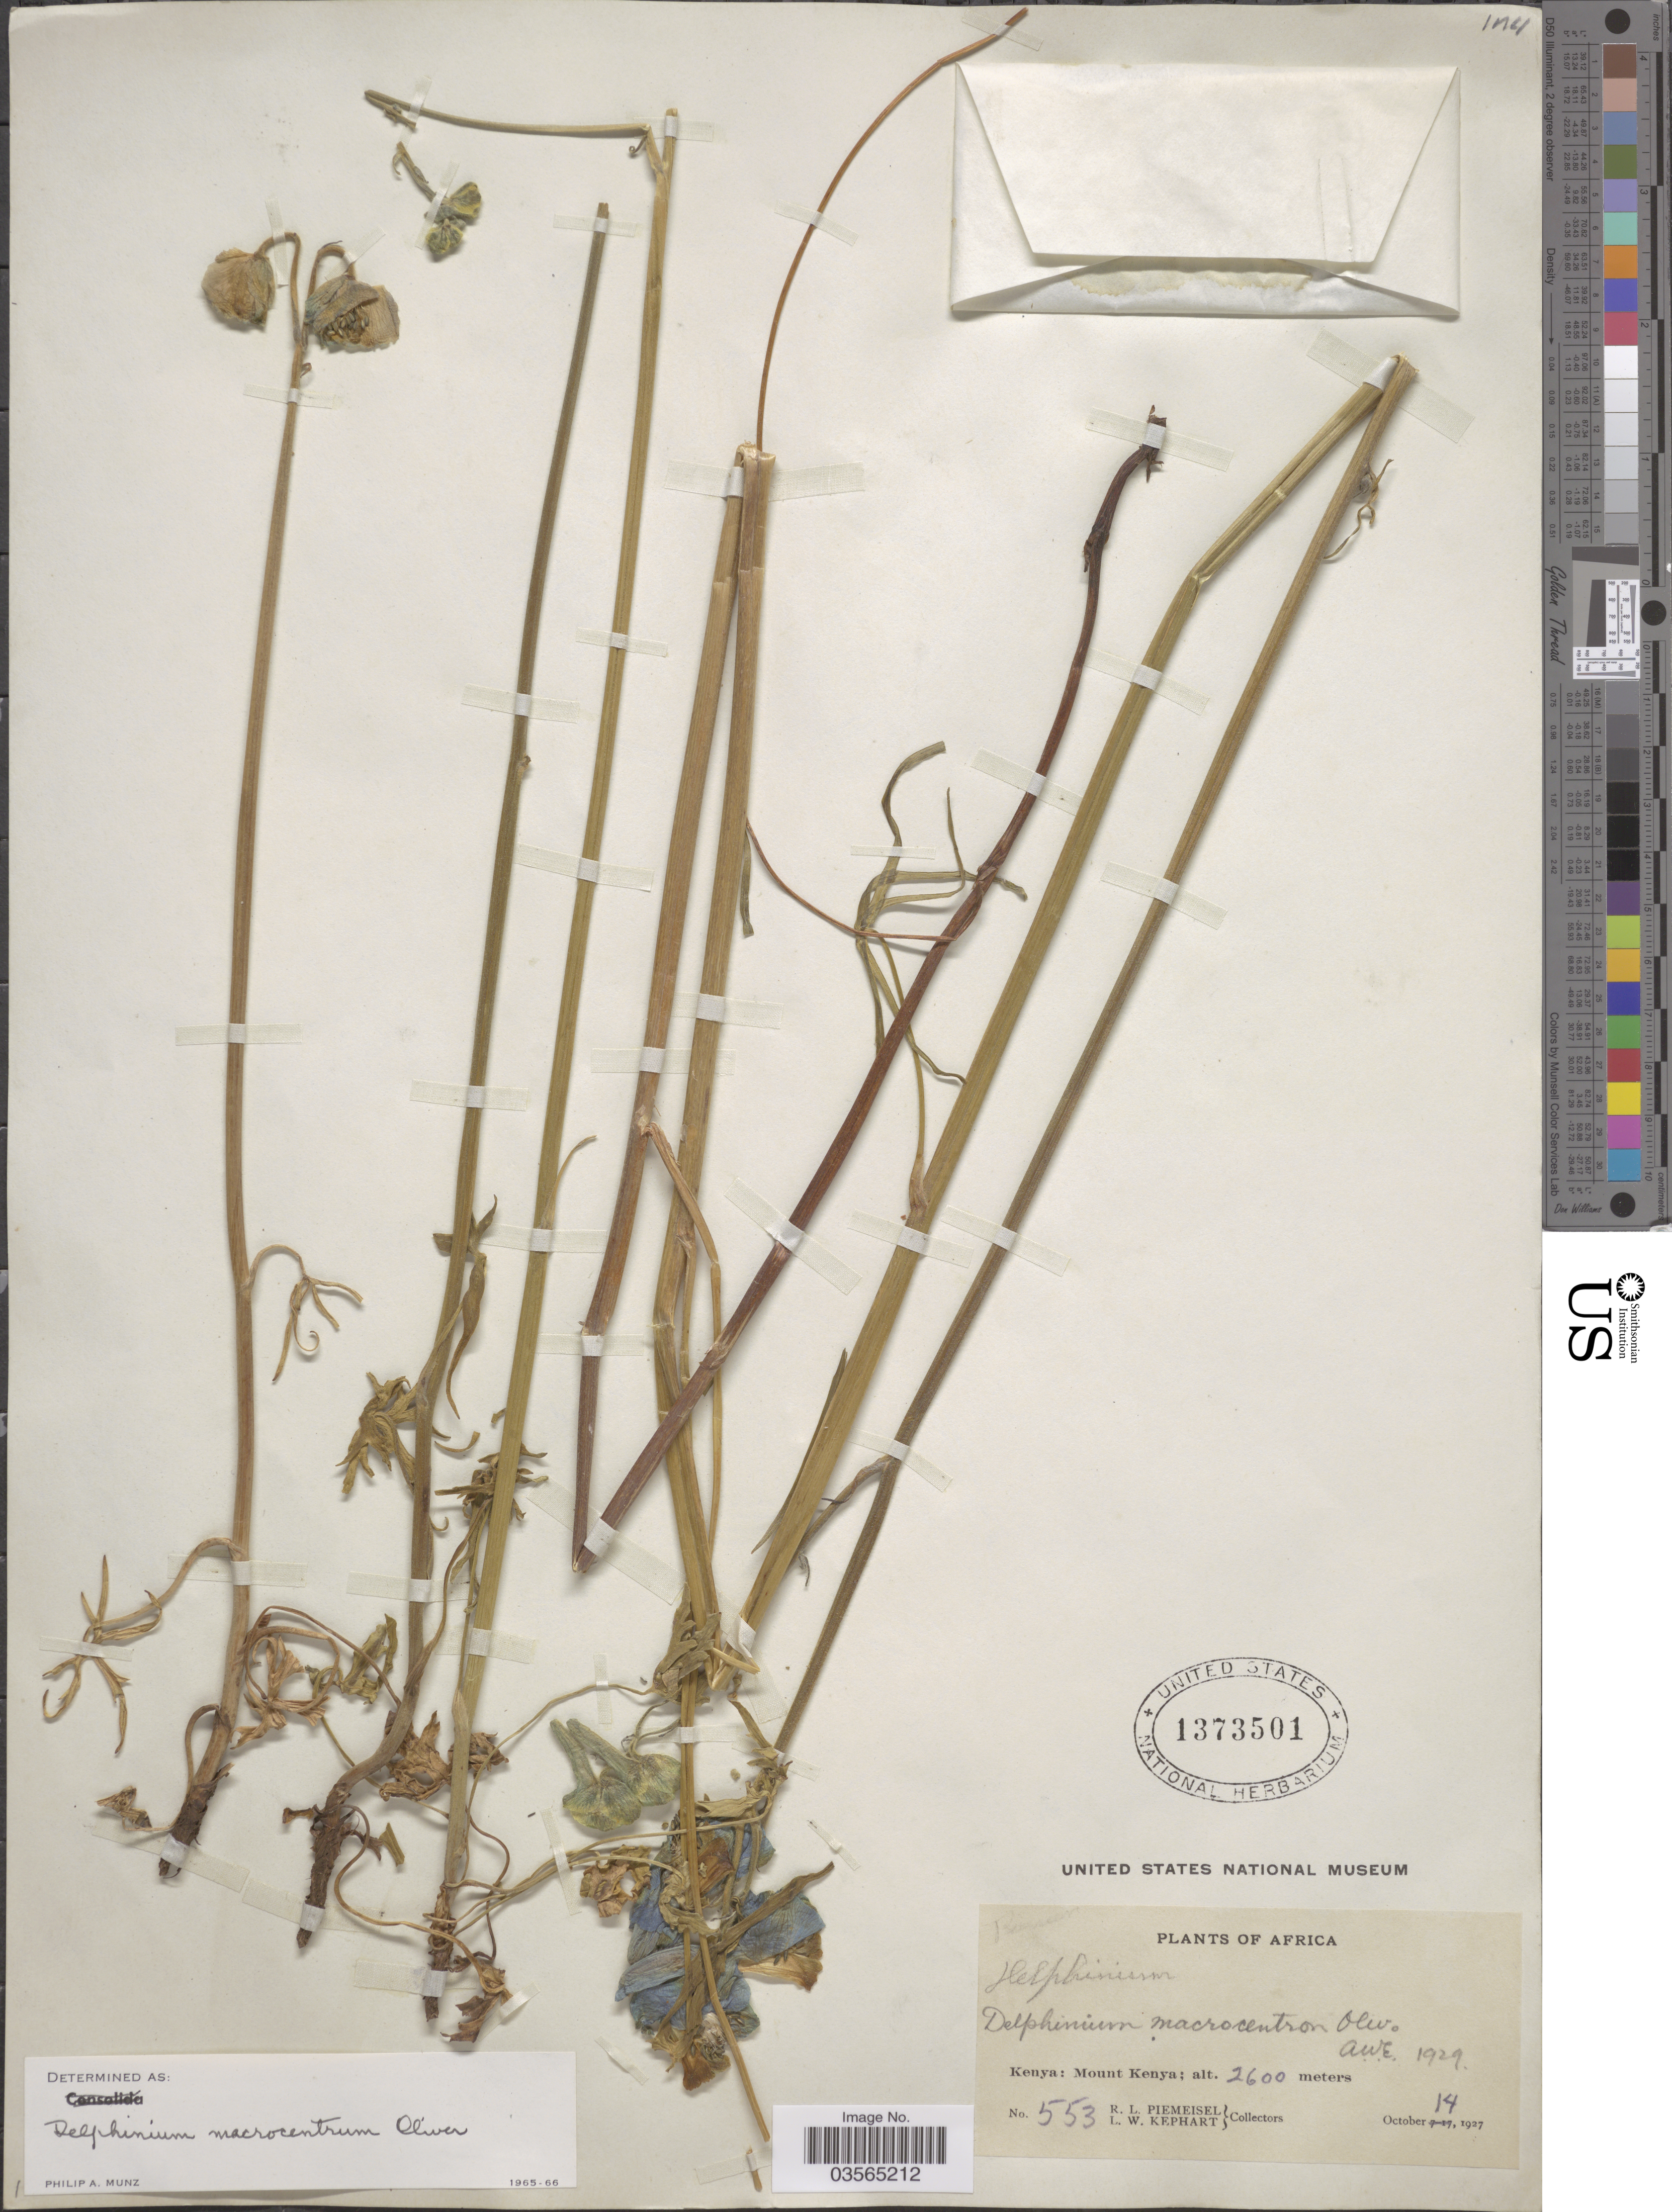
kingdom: Plantae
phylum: Tracheophyta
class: Magnoliopsida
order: Ranunculales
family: Ranunculaceae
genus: Delphinium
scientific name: Delphinium macrocentrum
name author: Oliv.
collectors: R. L. Piemeisel & L. W. Kephart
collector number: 553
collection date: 1927-10-14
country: Kenya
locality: Mount Kenya.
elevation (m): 2600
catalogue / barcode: US 1373501